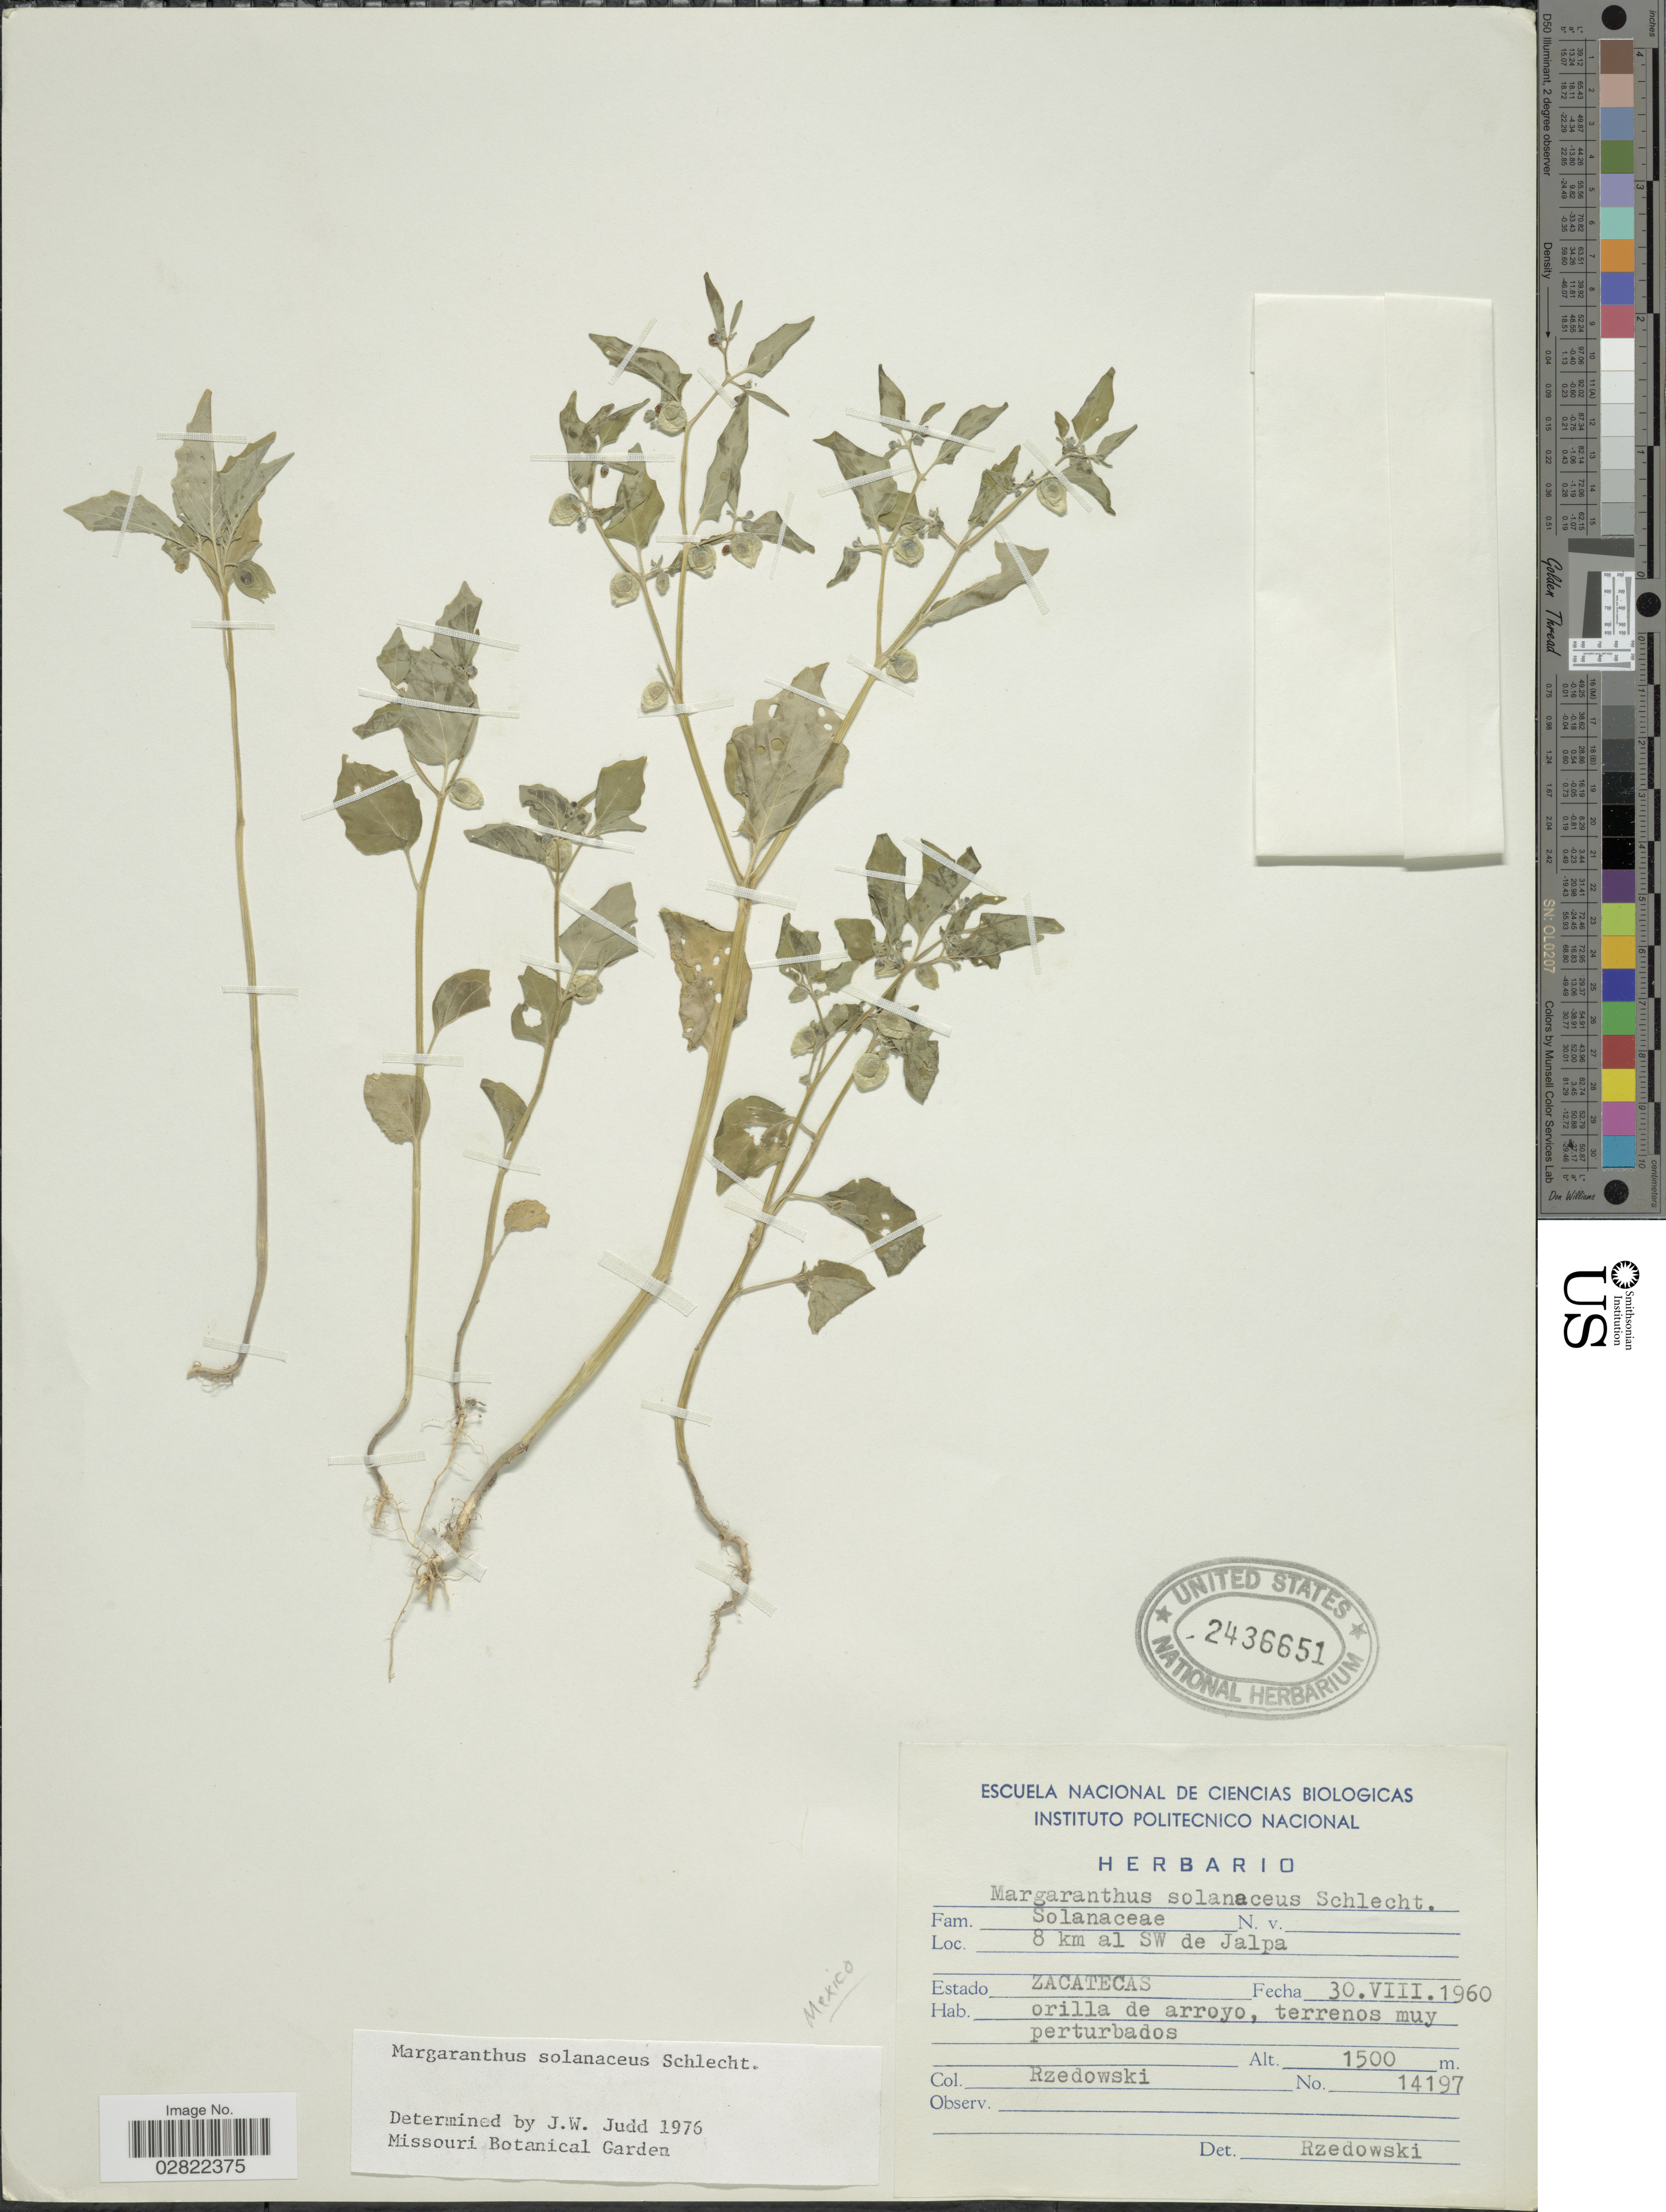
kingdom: Plantae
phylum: Tracheophyta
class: Magnoliopsida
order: Solanales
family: Solanaceae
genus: Margaranthus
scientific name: Margaranthus solanaceus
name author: Schltdl.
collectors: Rzedowski, --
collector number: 14197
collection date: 1960-08-30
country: Mexico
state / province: Zacatecas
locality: Estado Zacatecas, 8 km al SW de Jalpa.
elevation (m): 1500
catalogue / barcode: US 2436651